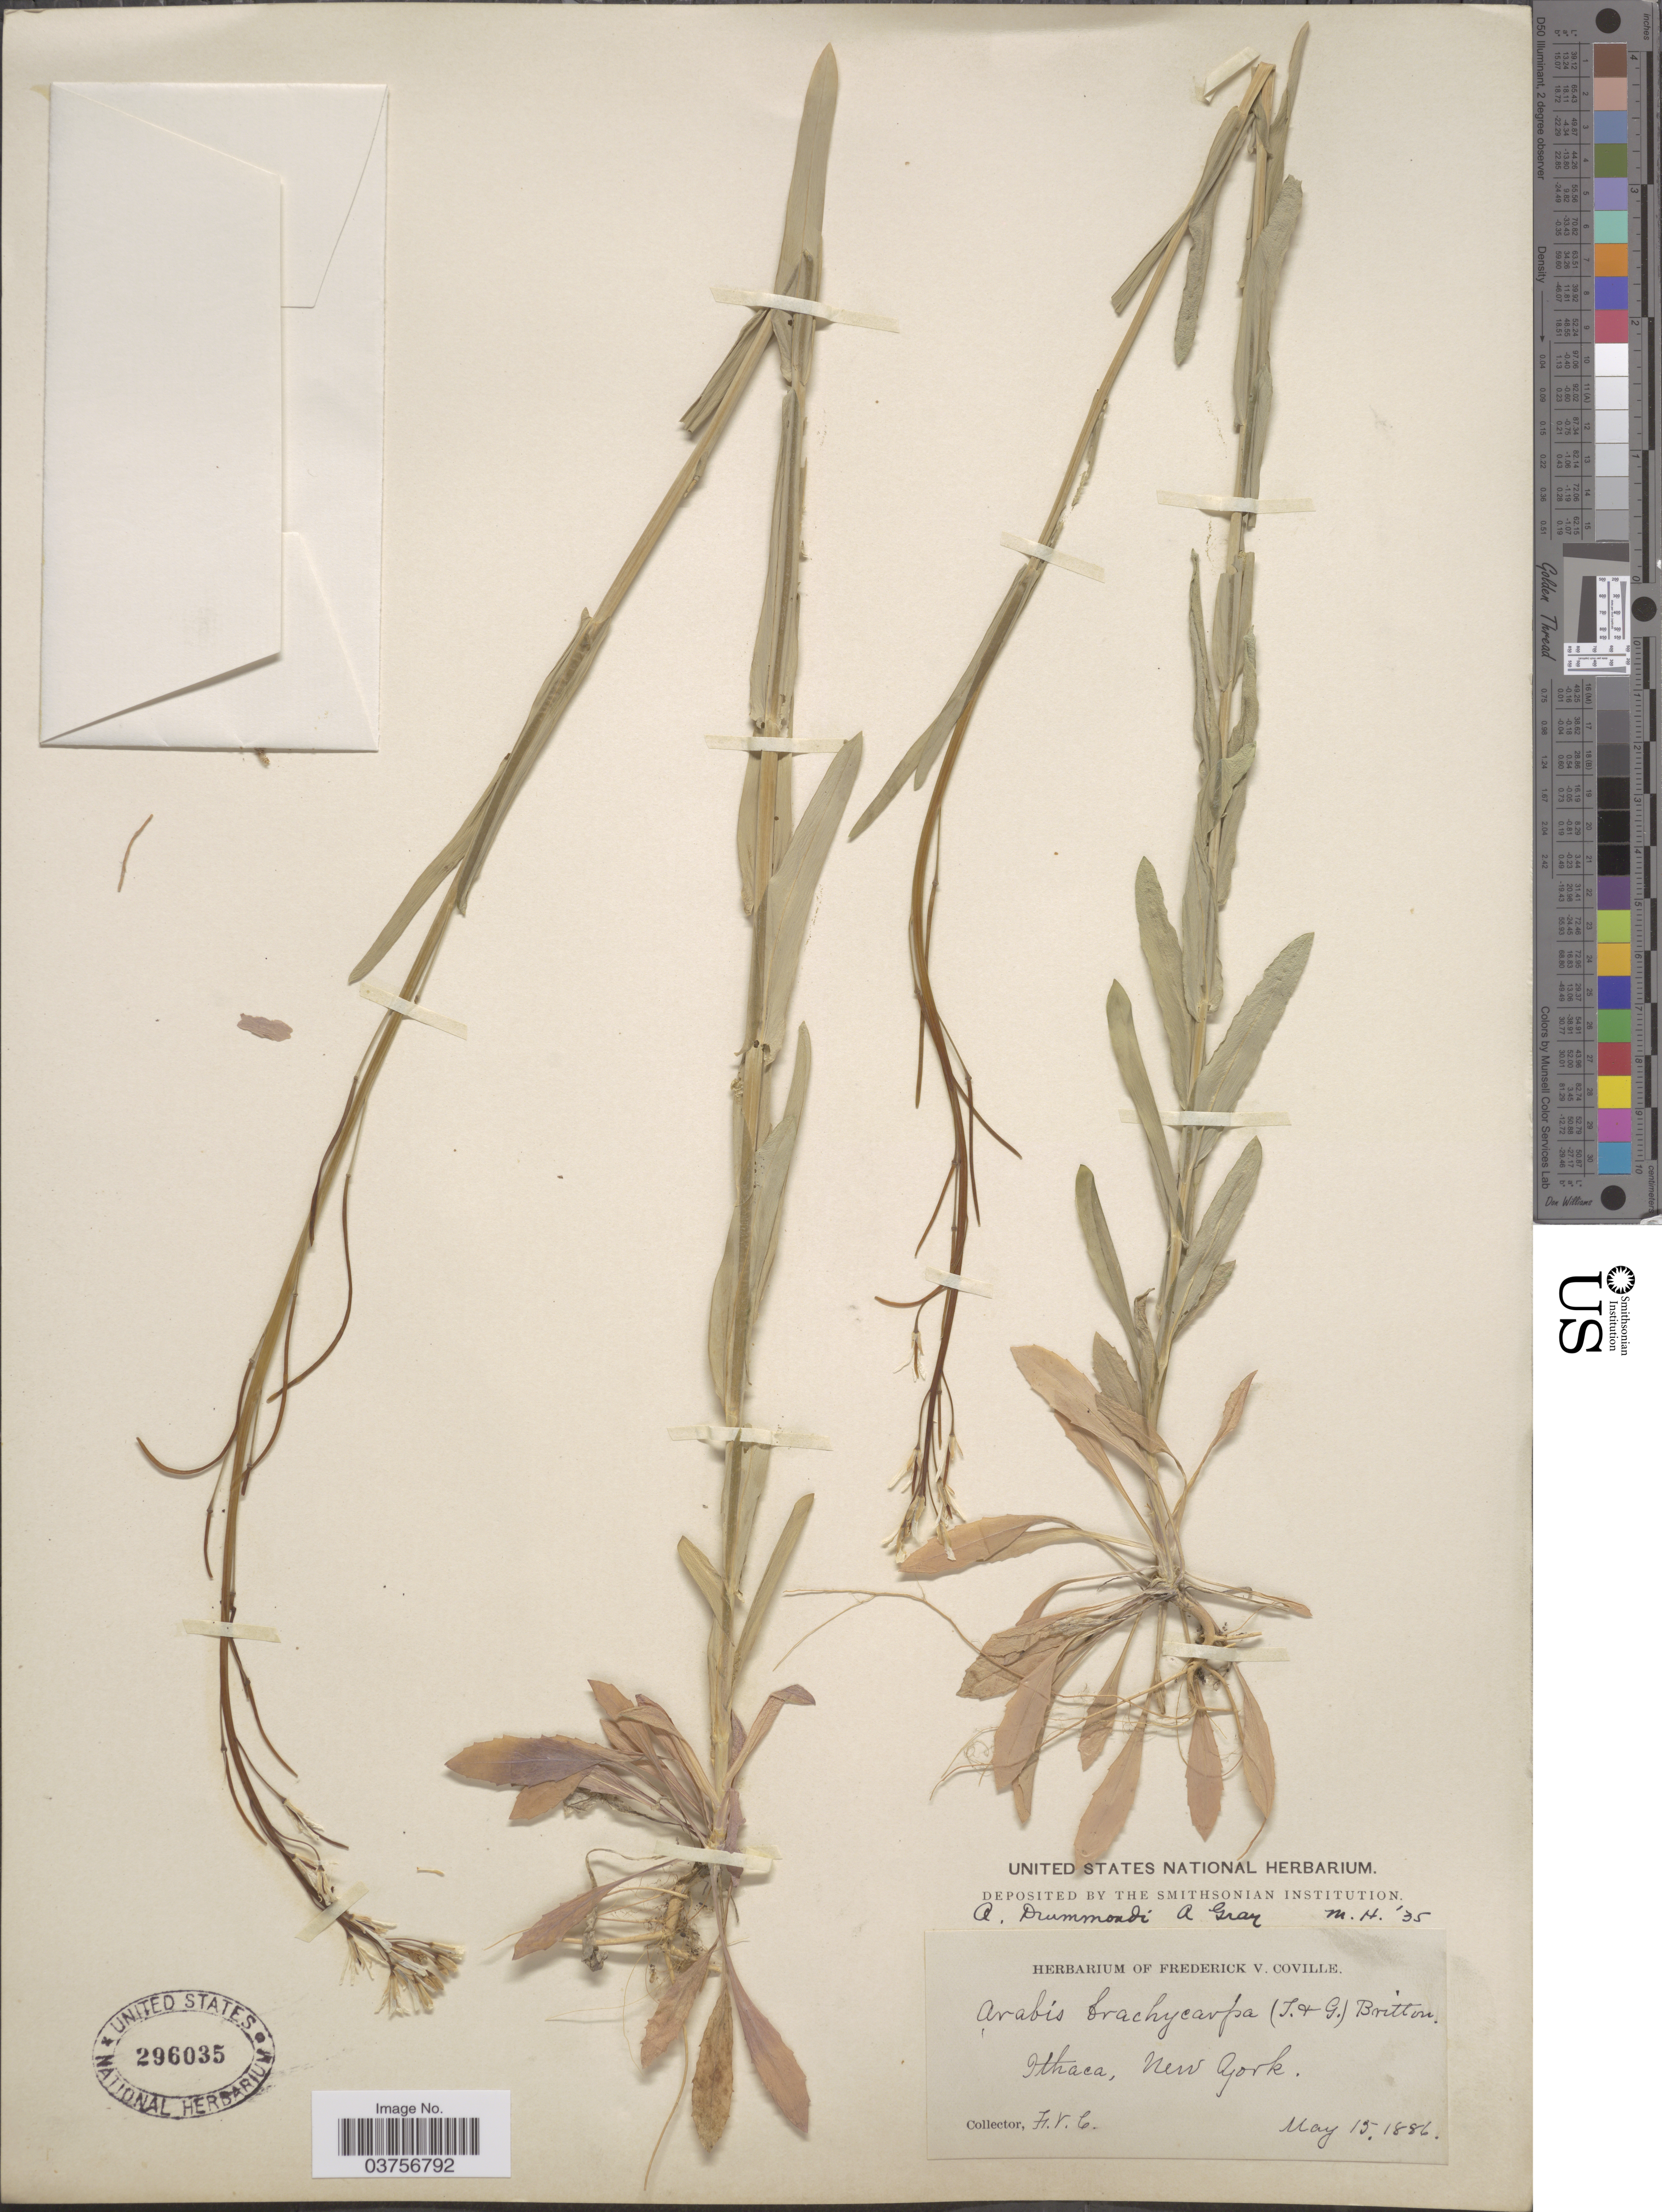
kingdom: Plantae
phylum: Tracheophyta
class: Magnoliopsida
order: Brassicales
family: Brassicaceae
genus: Arabis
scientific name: Arabis drummondii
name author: A. Gray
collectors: F. V. Coville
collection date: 1886-05-15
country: United States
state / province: New York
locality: Ithaca.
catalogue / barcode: US 296035